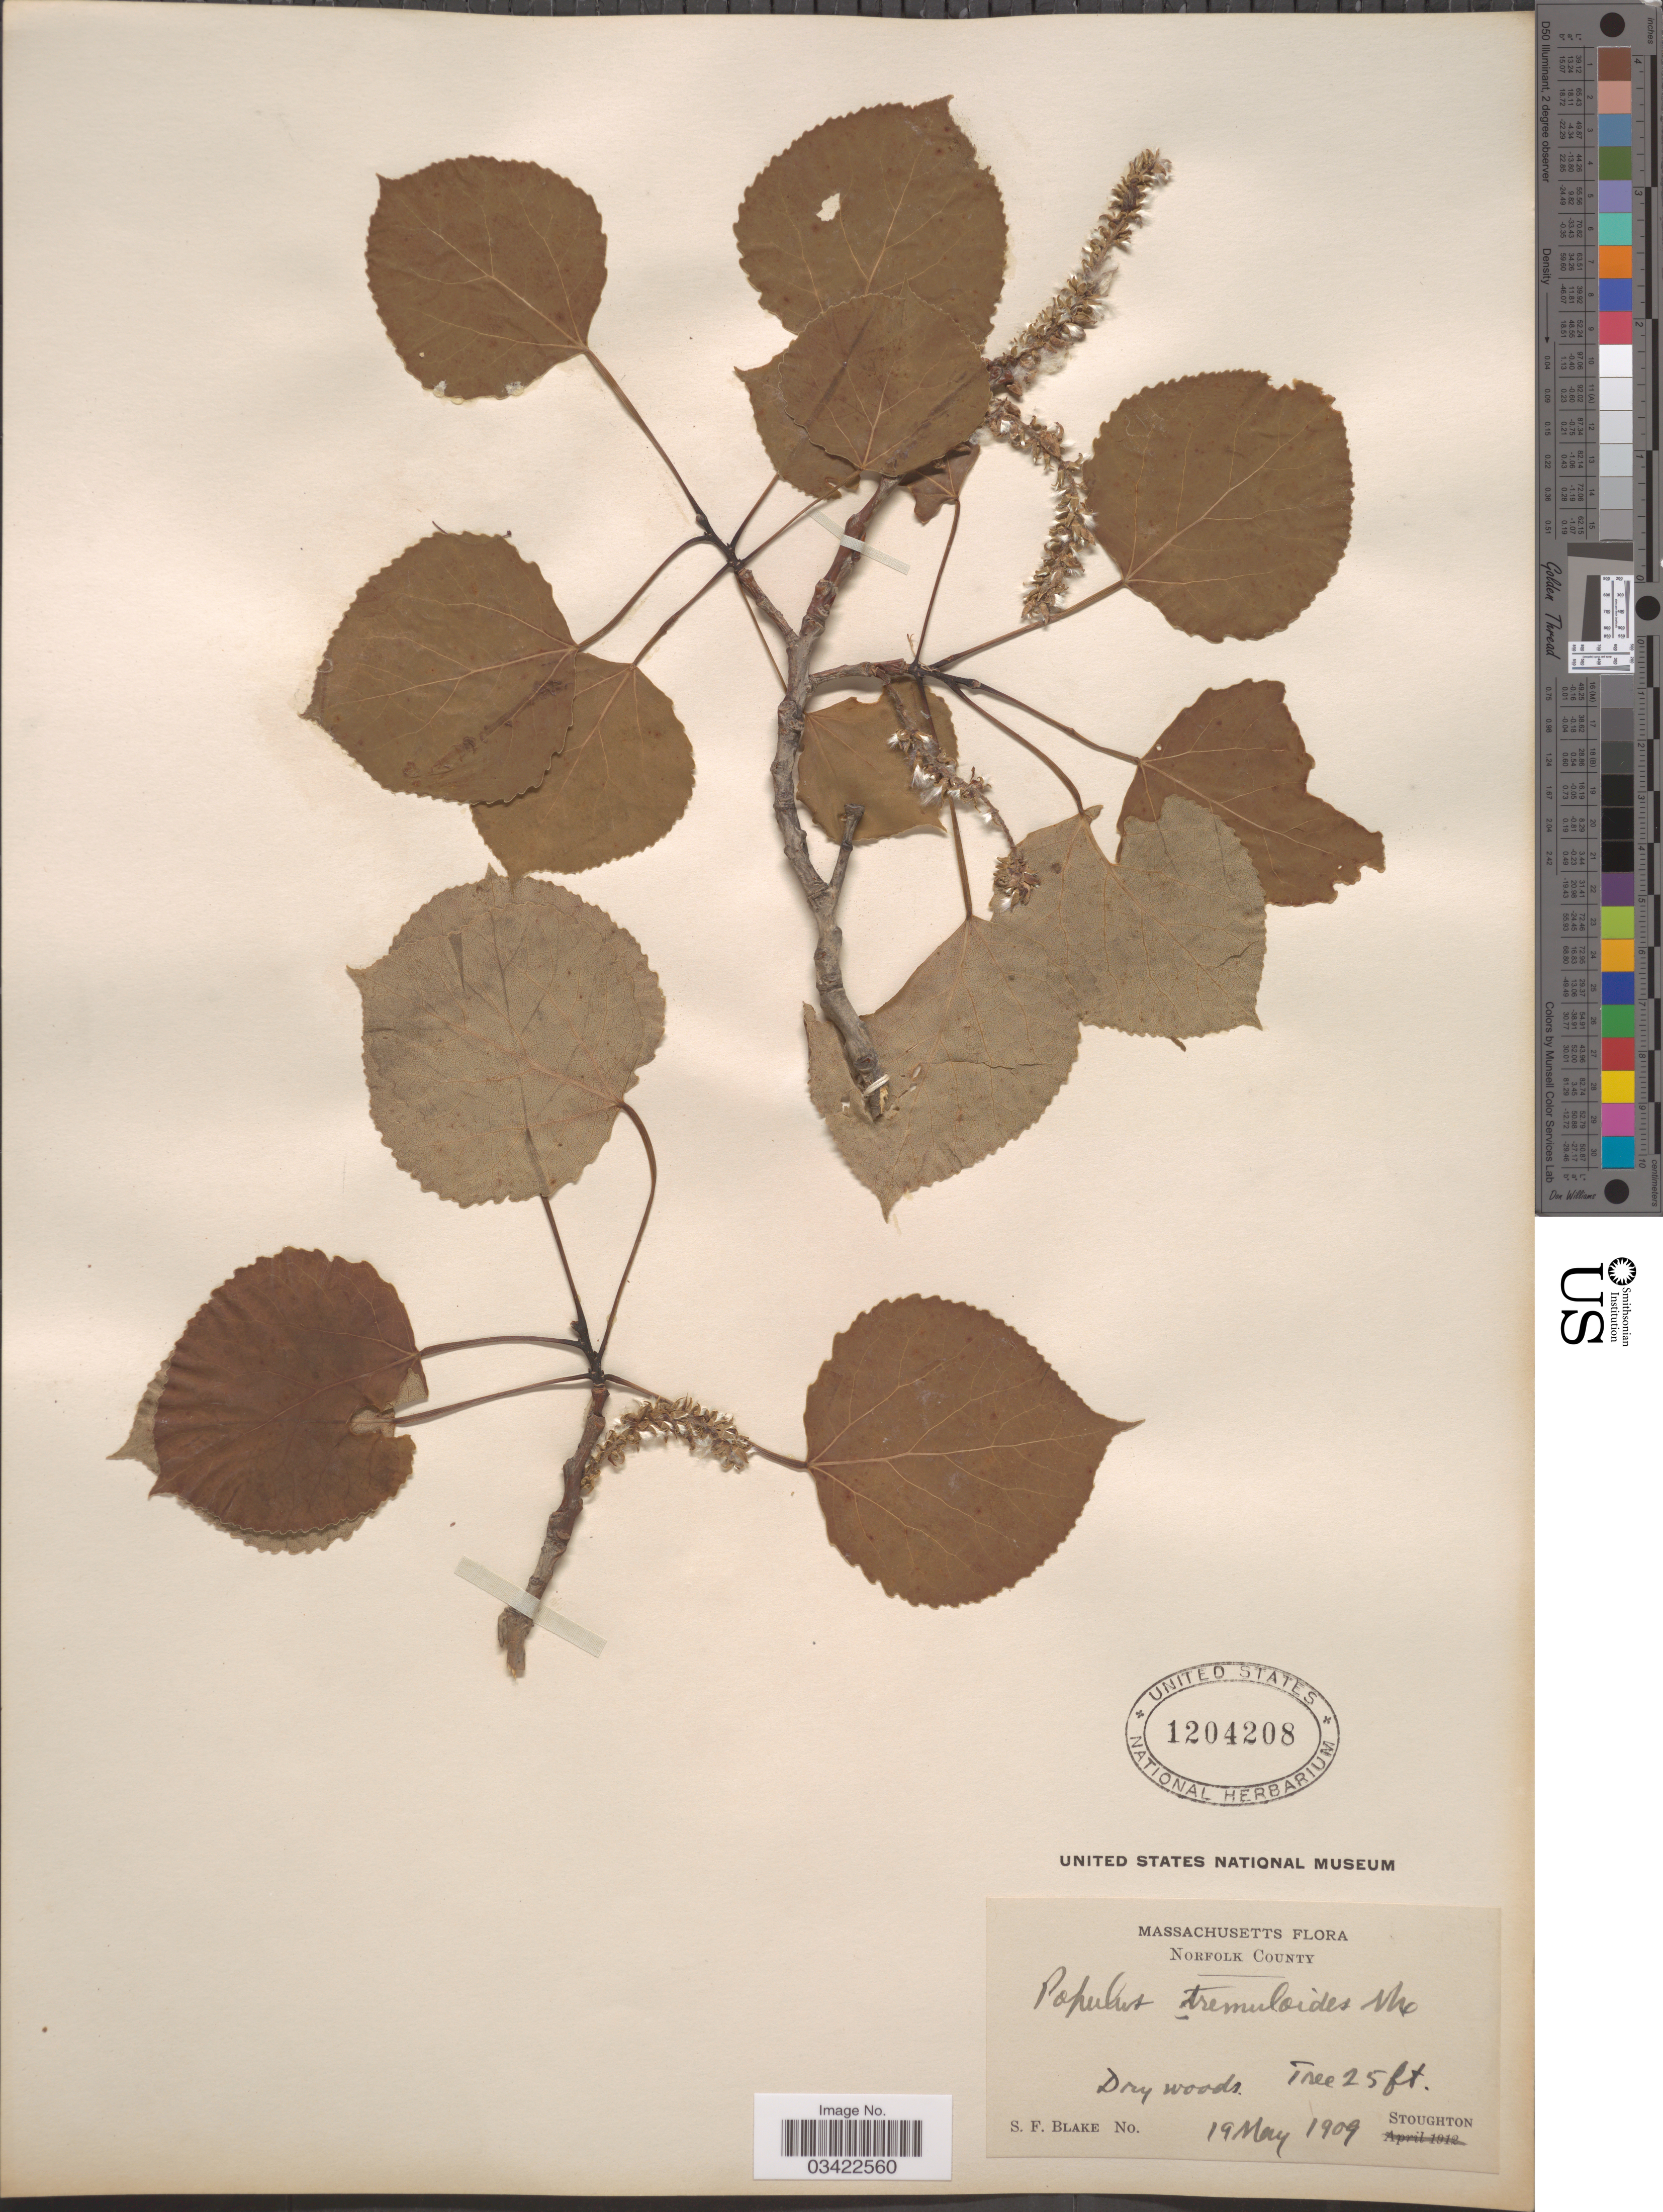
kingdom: Plantae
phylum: Tracheophyta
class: Magnoliopsida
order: Malpighiales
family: Salicaceae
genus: Populus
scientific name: Populus tremuloides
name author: Michx.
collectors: S. Blake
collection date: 1909-05-19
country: United States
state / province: Massachusetts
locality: Norfolk County. Stoughton.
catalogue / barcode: US 1204208